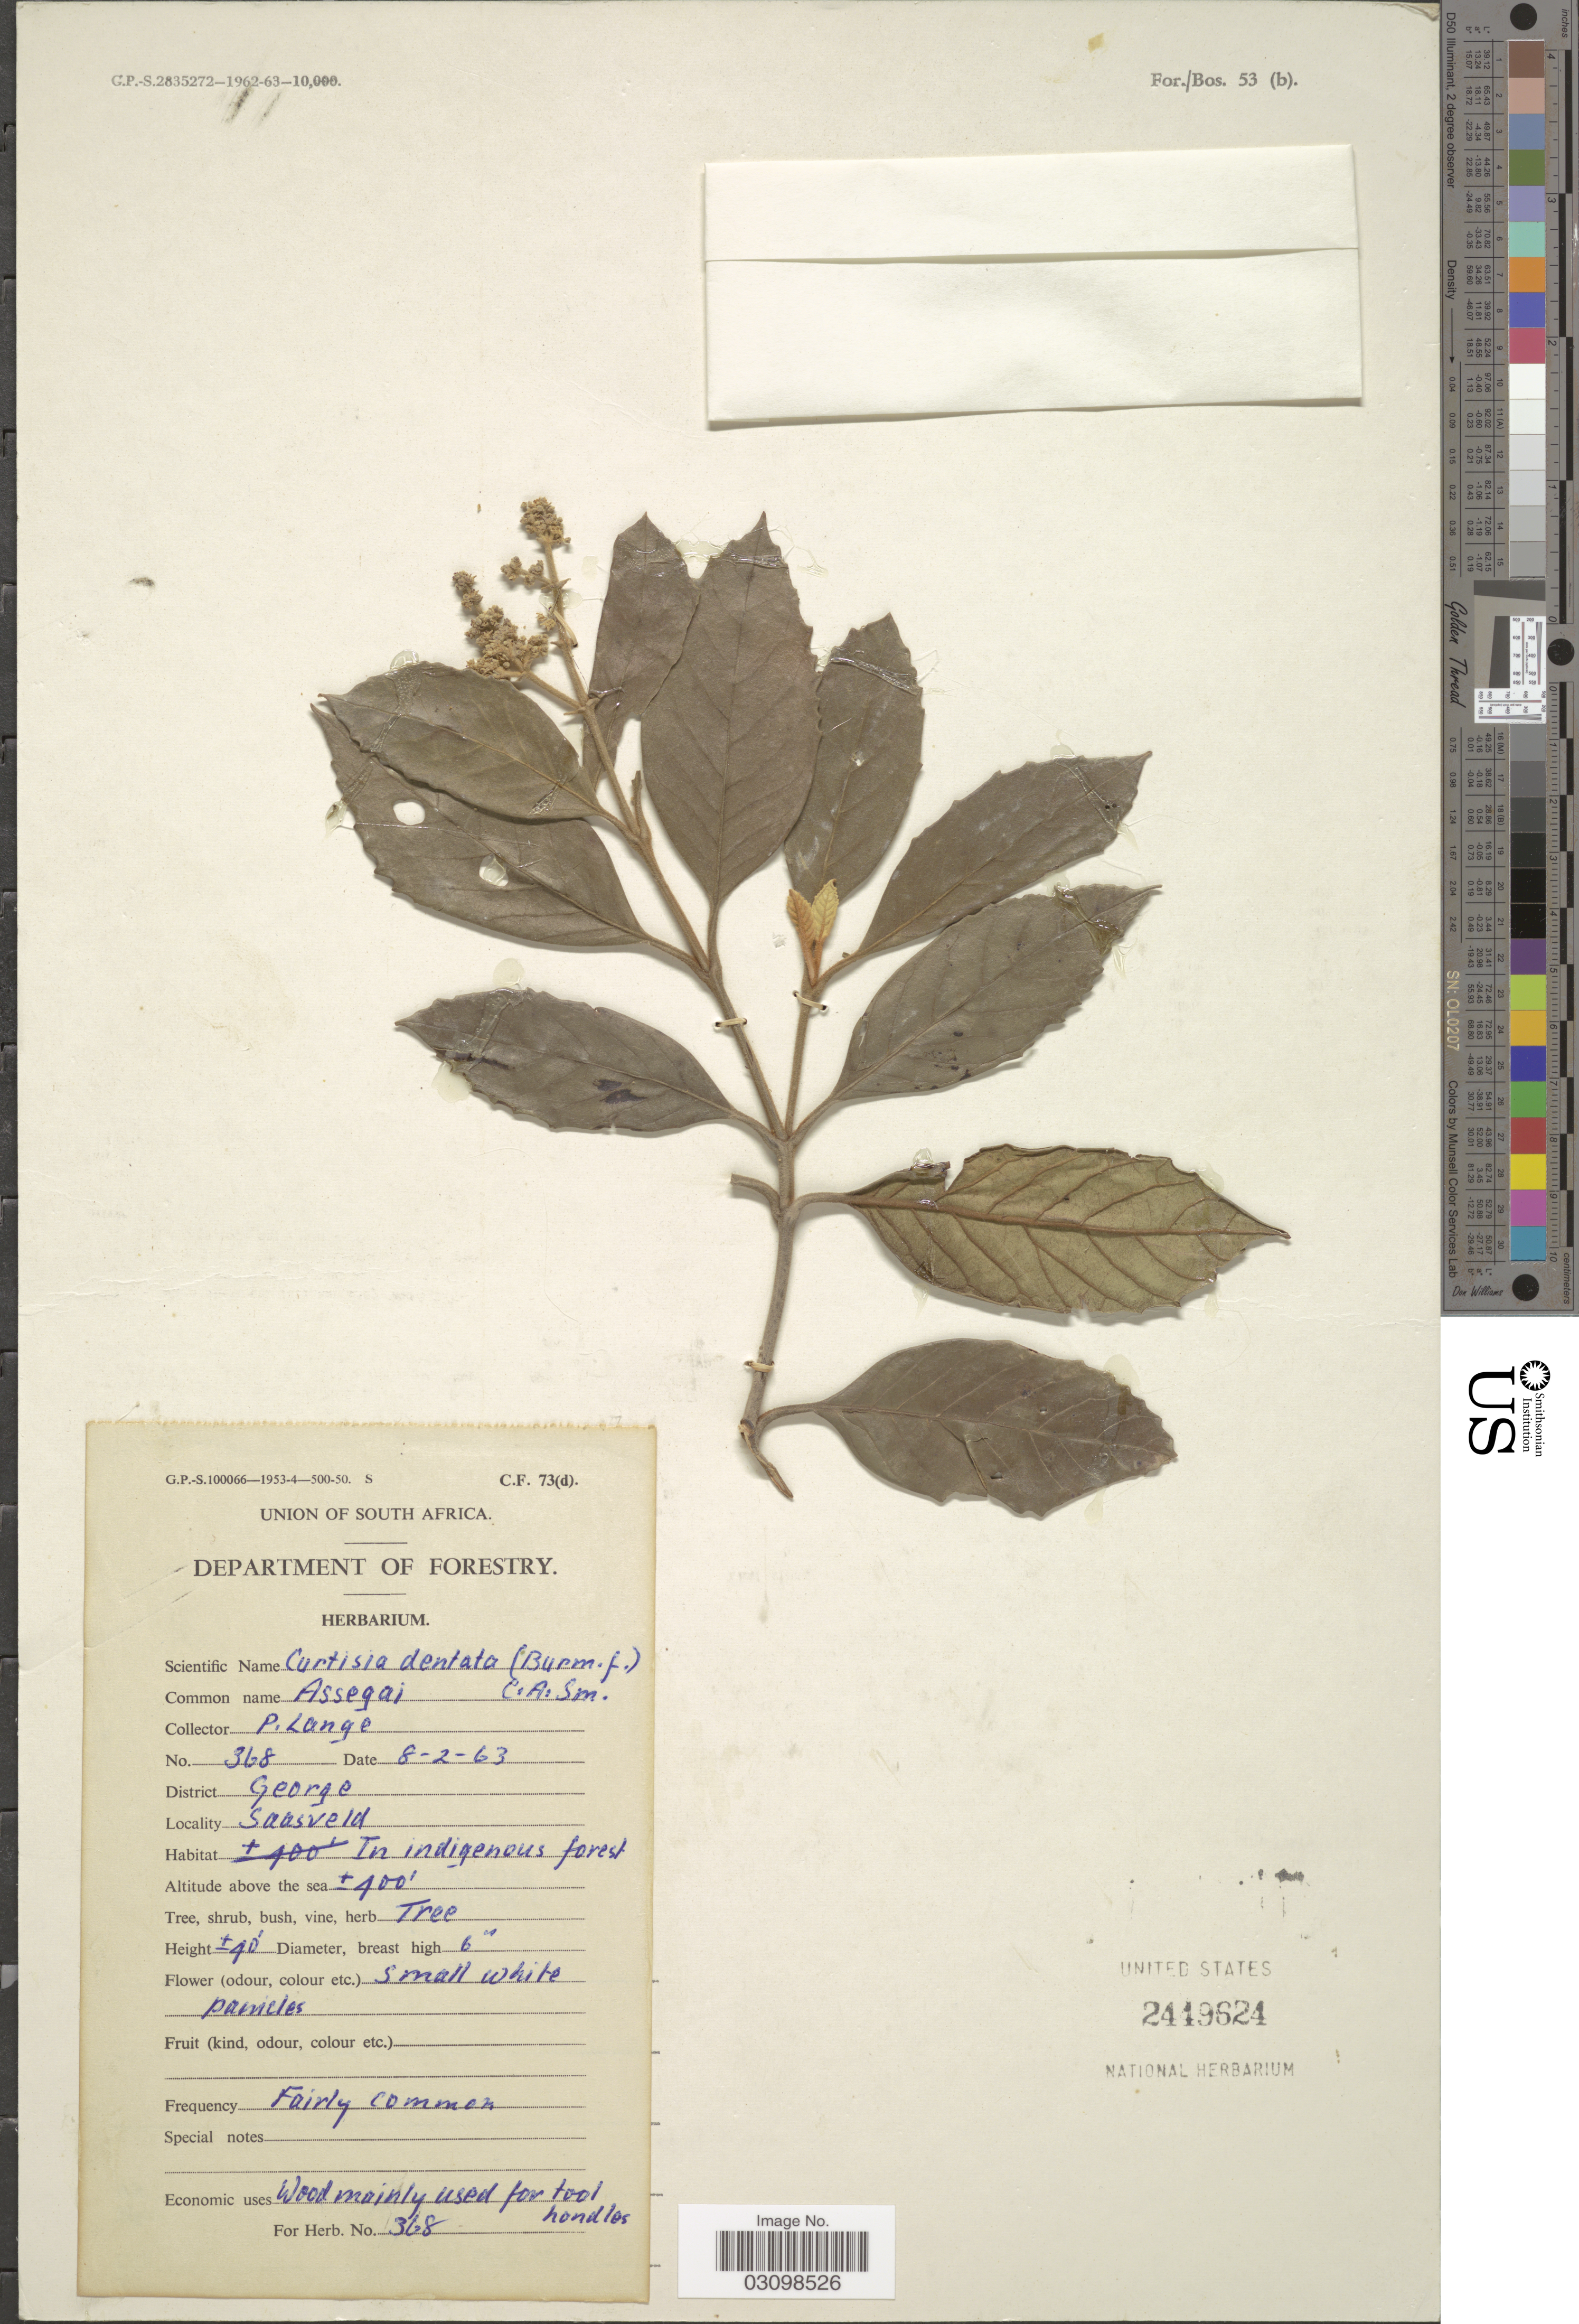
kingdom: Plantae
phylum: Tracheophyta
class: Magnoliopsida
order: Cornales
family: Curtisiaceae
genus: Curtisia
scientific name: Curtisia dentata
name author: (Burm. f.) C.A. Sm.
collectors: P. Lange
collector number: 368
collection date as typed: Transcribed d/m/y: 8/2/63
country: South Africa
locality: District George, Saasveld.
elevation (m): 122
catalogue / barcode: US 2449624